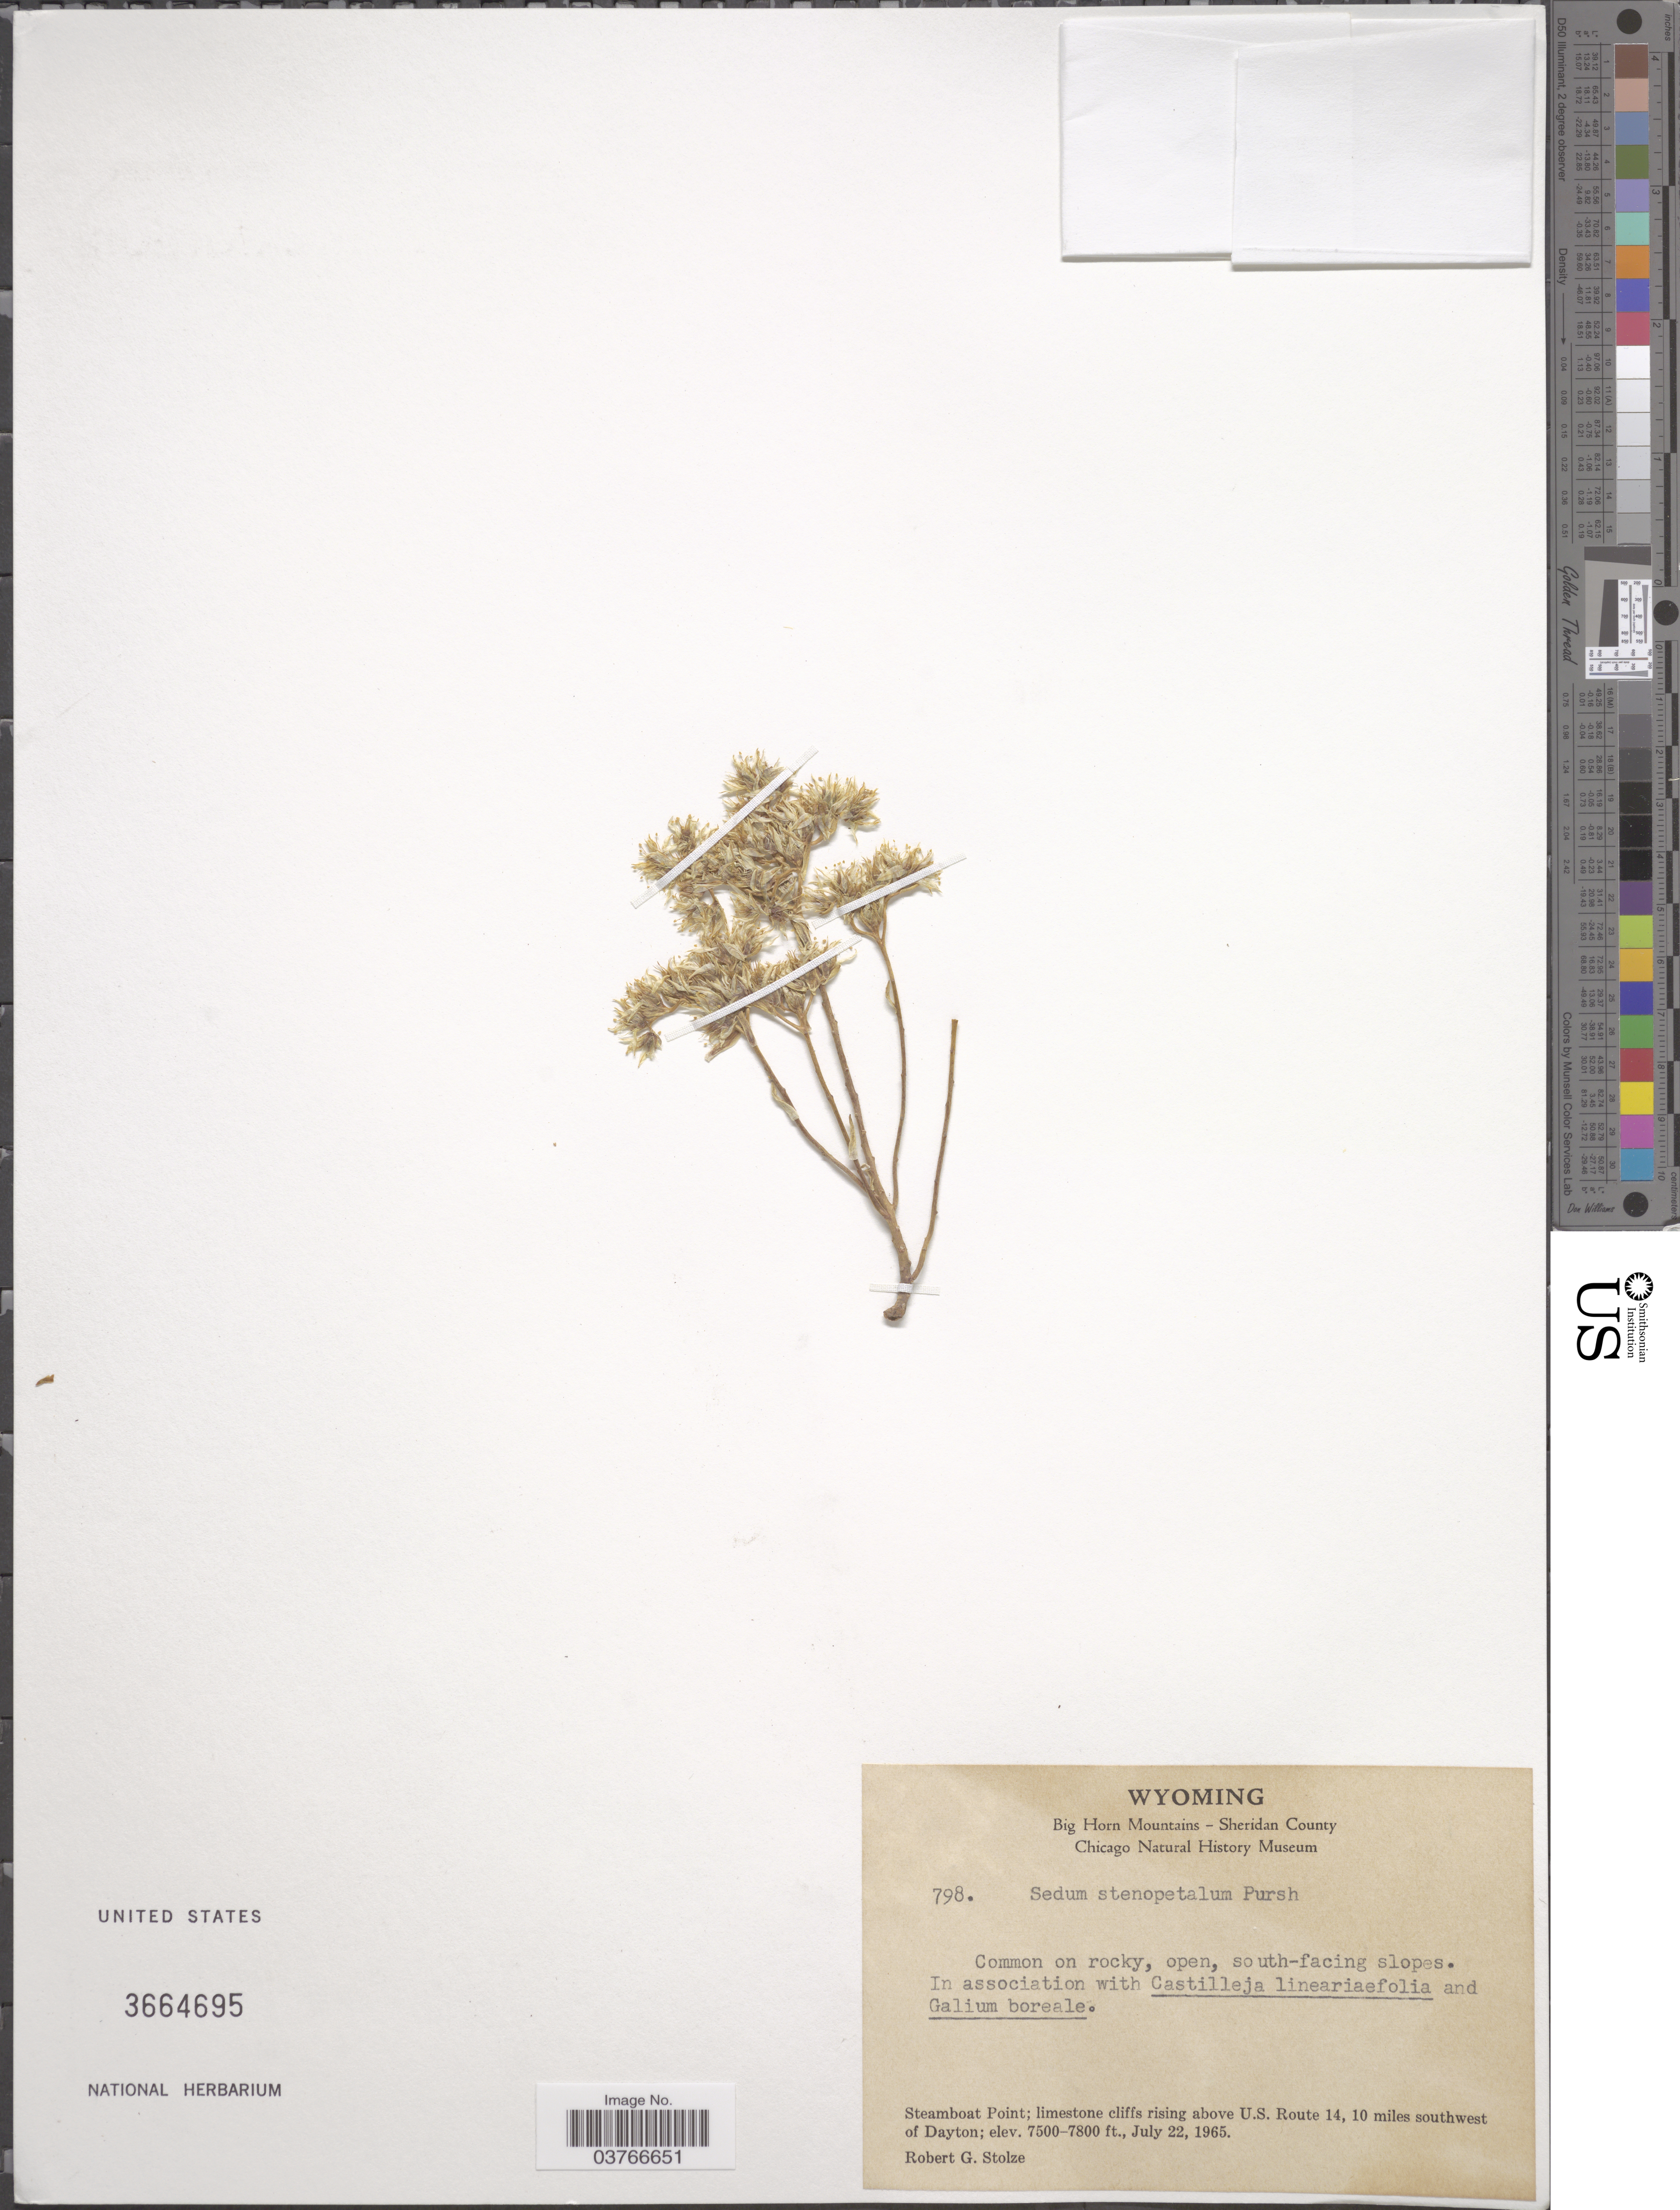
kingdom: Plantae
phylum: Tracheophyta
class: Magnoliopsida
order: Saxifragales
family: Crassulaceae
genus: Sedum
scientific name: Sedum stenopetalum var. stenopetalum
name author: Pursh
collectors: R. G. Stolze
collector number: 798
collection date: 1965-07-22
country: United States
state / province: Wyoming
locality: Big Horn Mountains - Sheridan County. Steamboat Point; limestone cliffs rising above U.S. Route 14, 10 miles southwest of Dayton.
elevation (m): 2286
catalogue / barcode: US 3664695